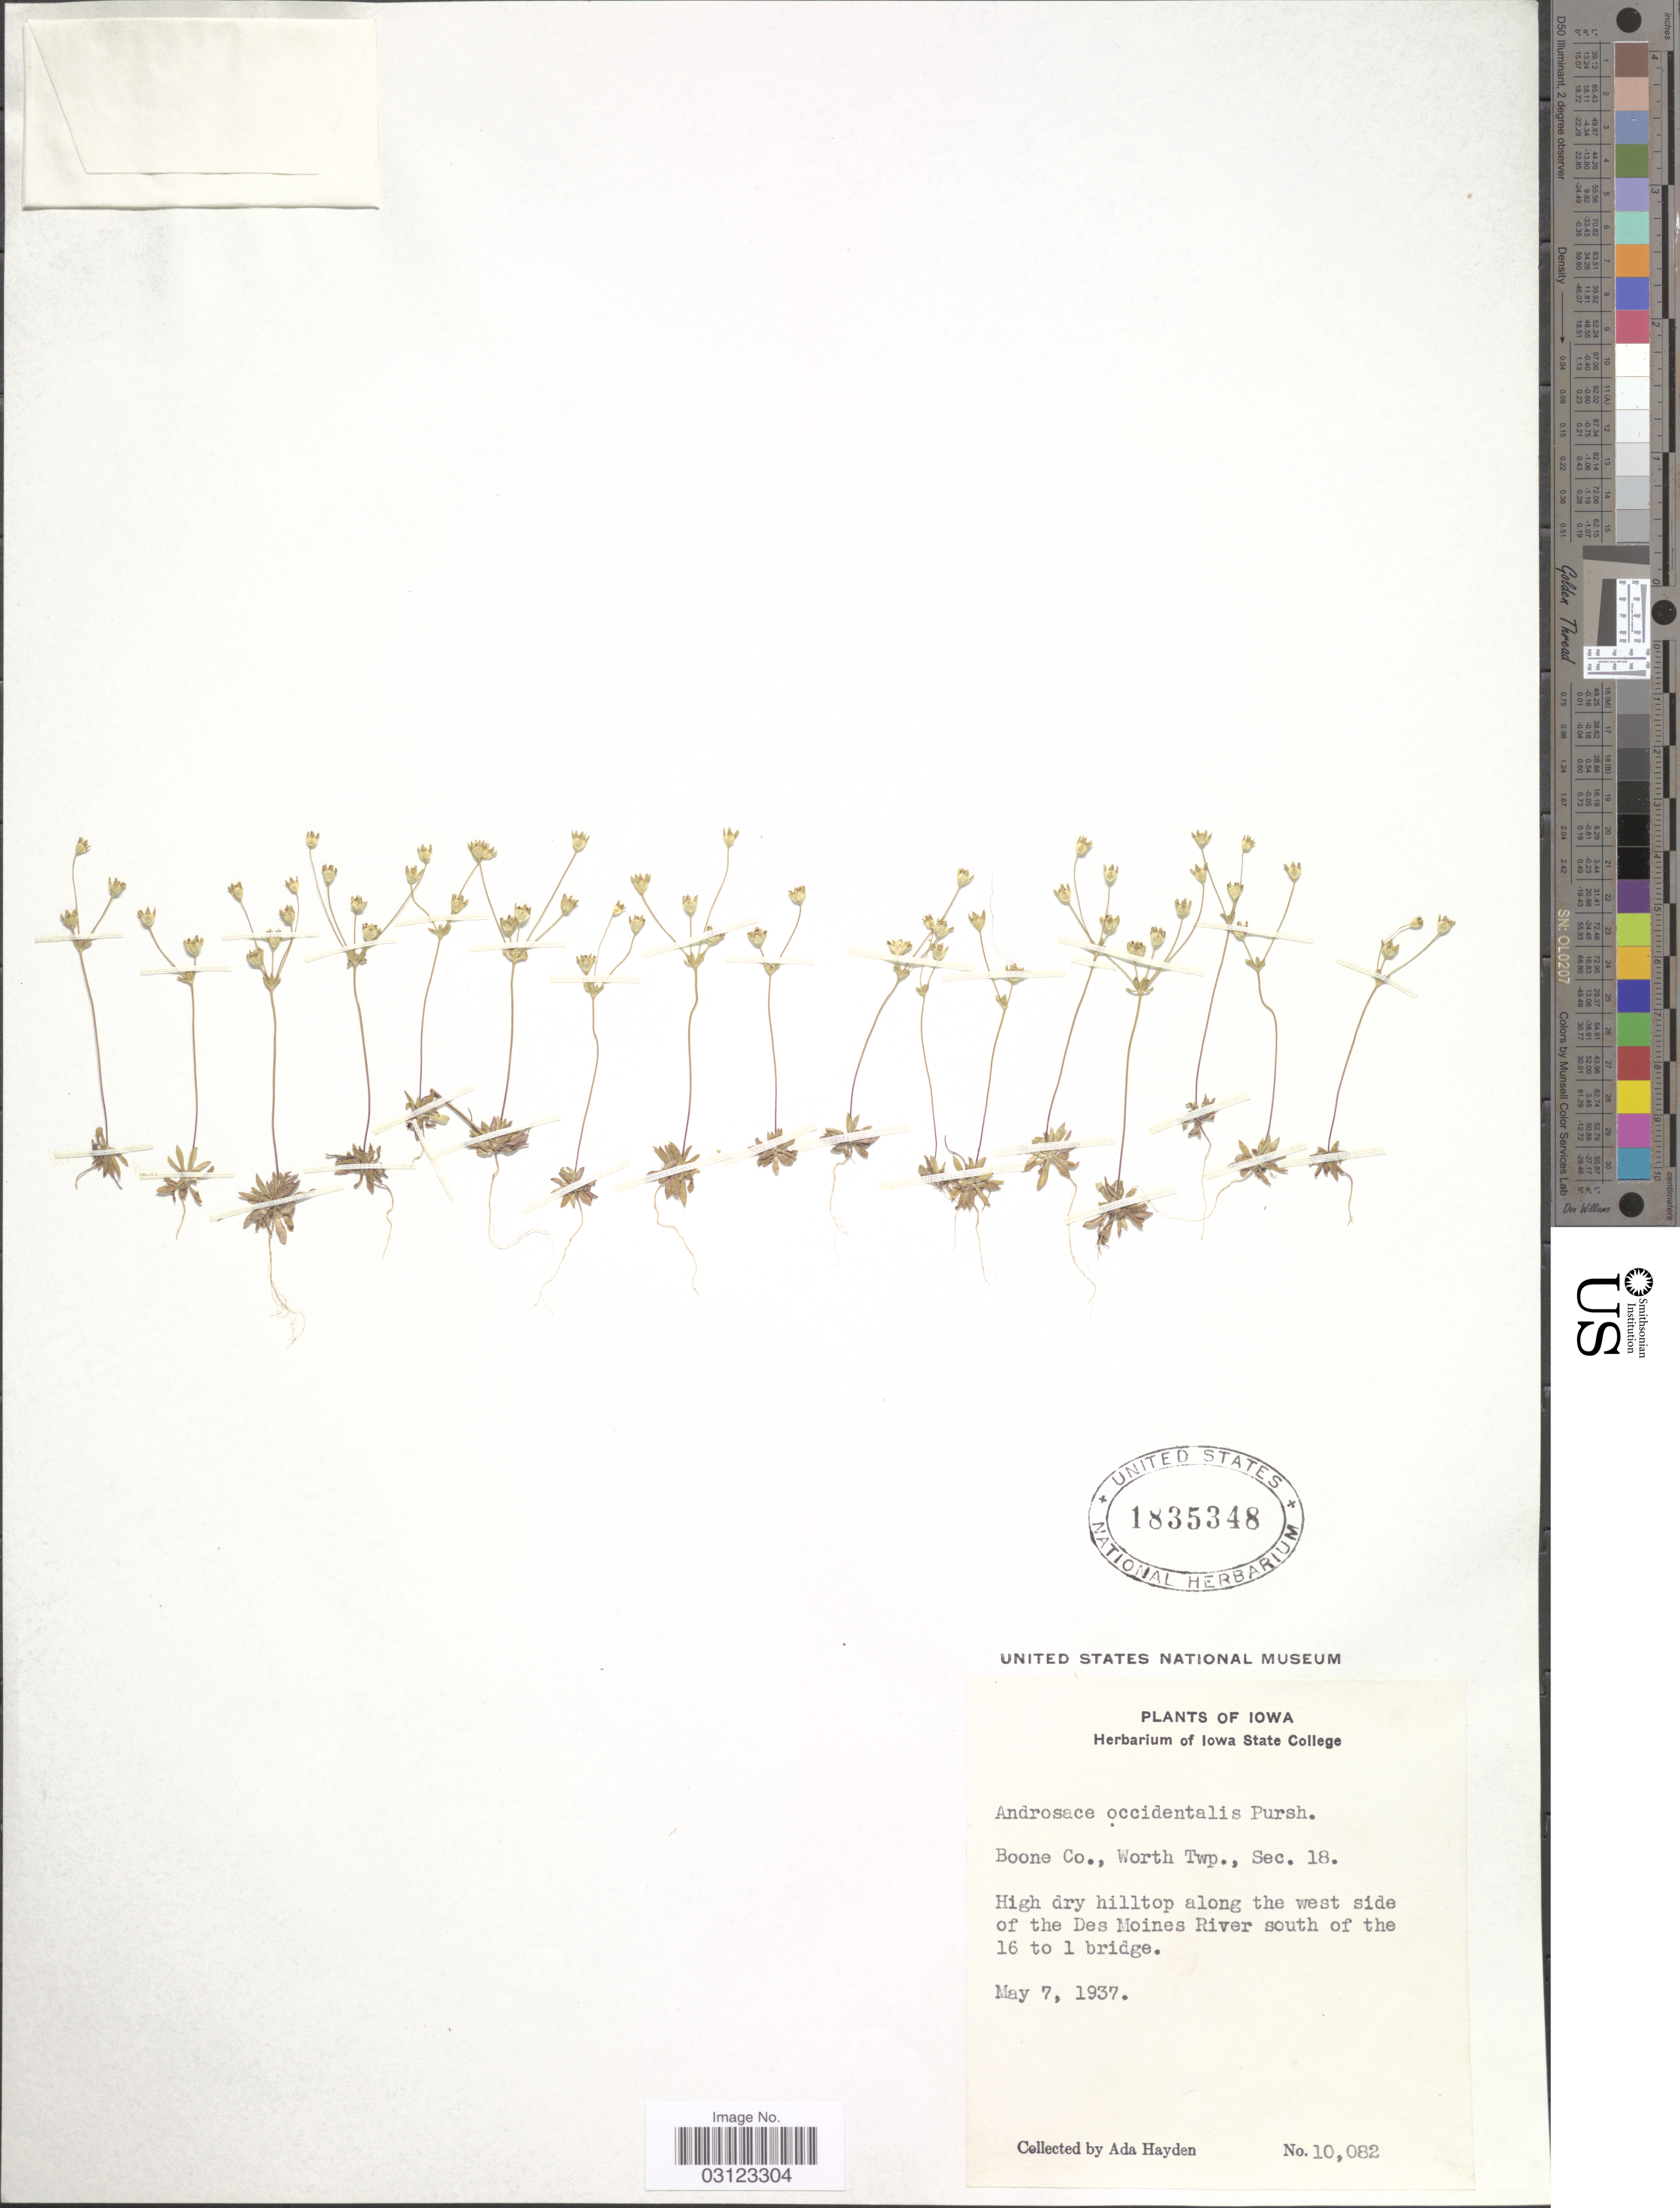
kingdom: Plantae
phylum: Tracheophyta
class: Magnoliopsida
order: Ericales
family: Primulaceae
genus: Androsace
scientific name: Androsace occidentalis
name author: (Pursh) Pursh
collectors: Ada Hayden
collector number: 10082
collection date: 1937-05-07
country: United States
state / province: Iowa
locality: Boone Co., Worth Twp., Sec. 18. High dry hilltop along the west side of the Des Moines River south of the 16 to 1 bridge.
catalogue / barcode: US 1835348